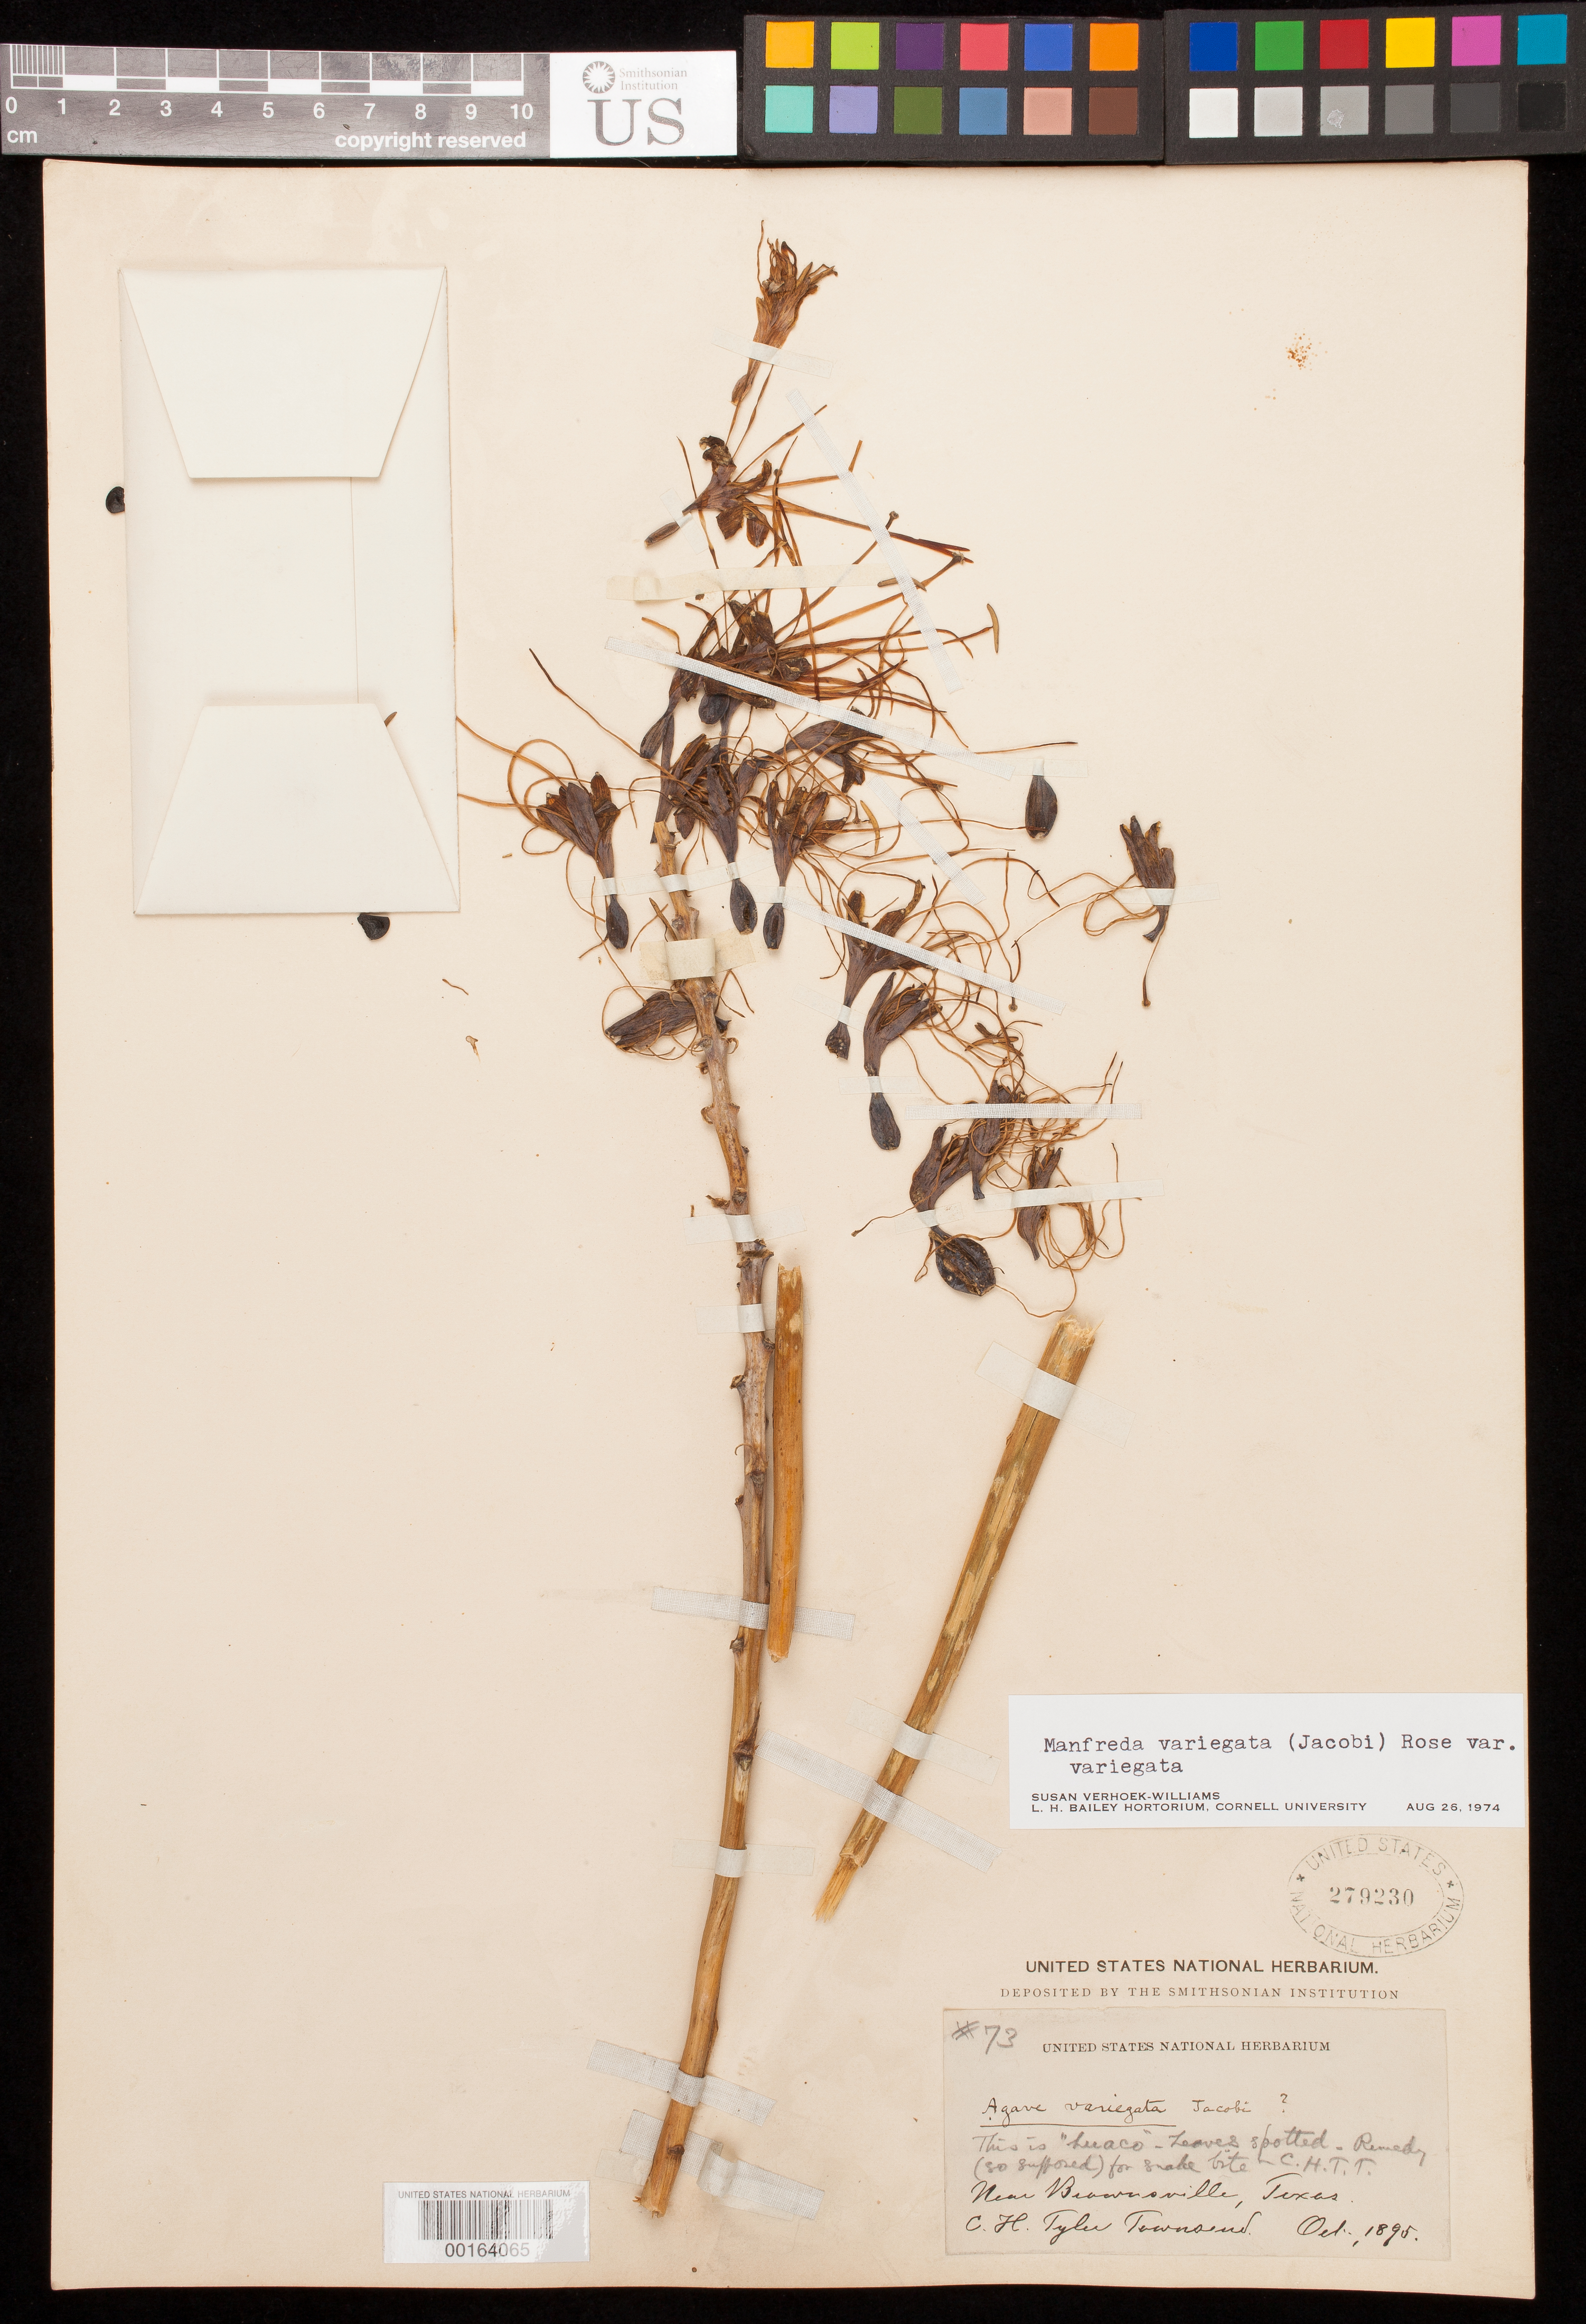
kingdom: Plantae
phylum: Tracheophyta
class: Liliopsida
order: Asparagales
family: Asparagaceae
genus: Manfreda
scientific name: Manfreda variegata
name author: (Jacobi) Rose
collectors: C. H. T. Townsend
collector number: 73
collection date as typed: Oct 1895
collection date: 1895-10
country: United States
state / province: Texas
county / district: Cameron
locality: Near brownsville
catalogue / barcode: US 279230